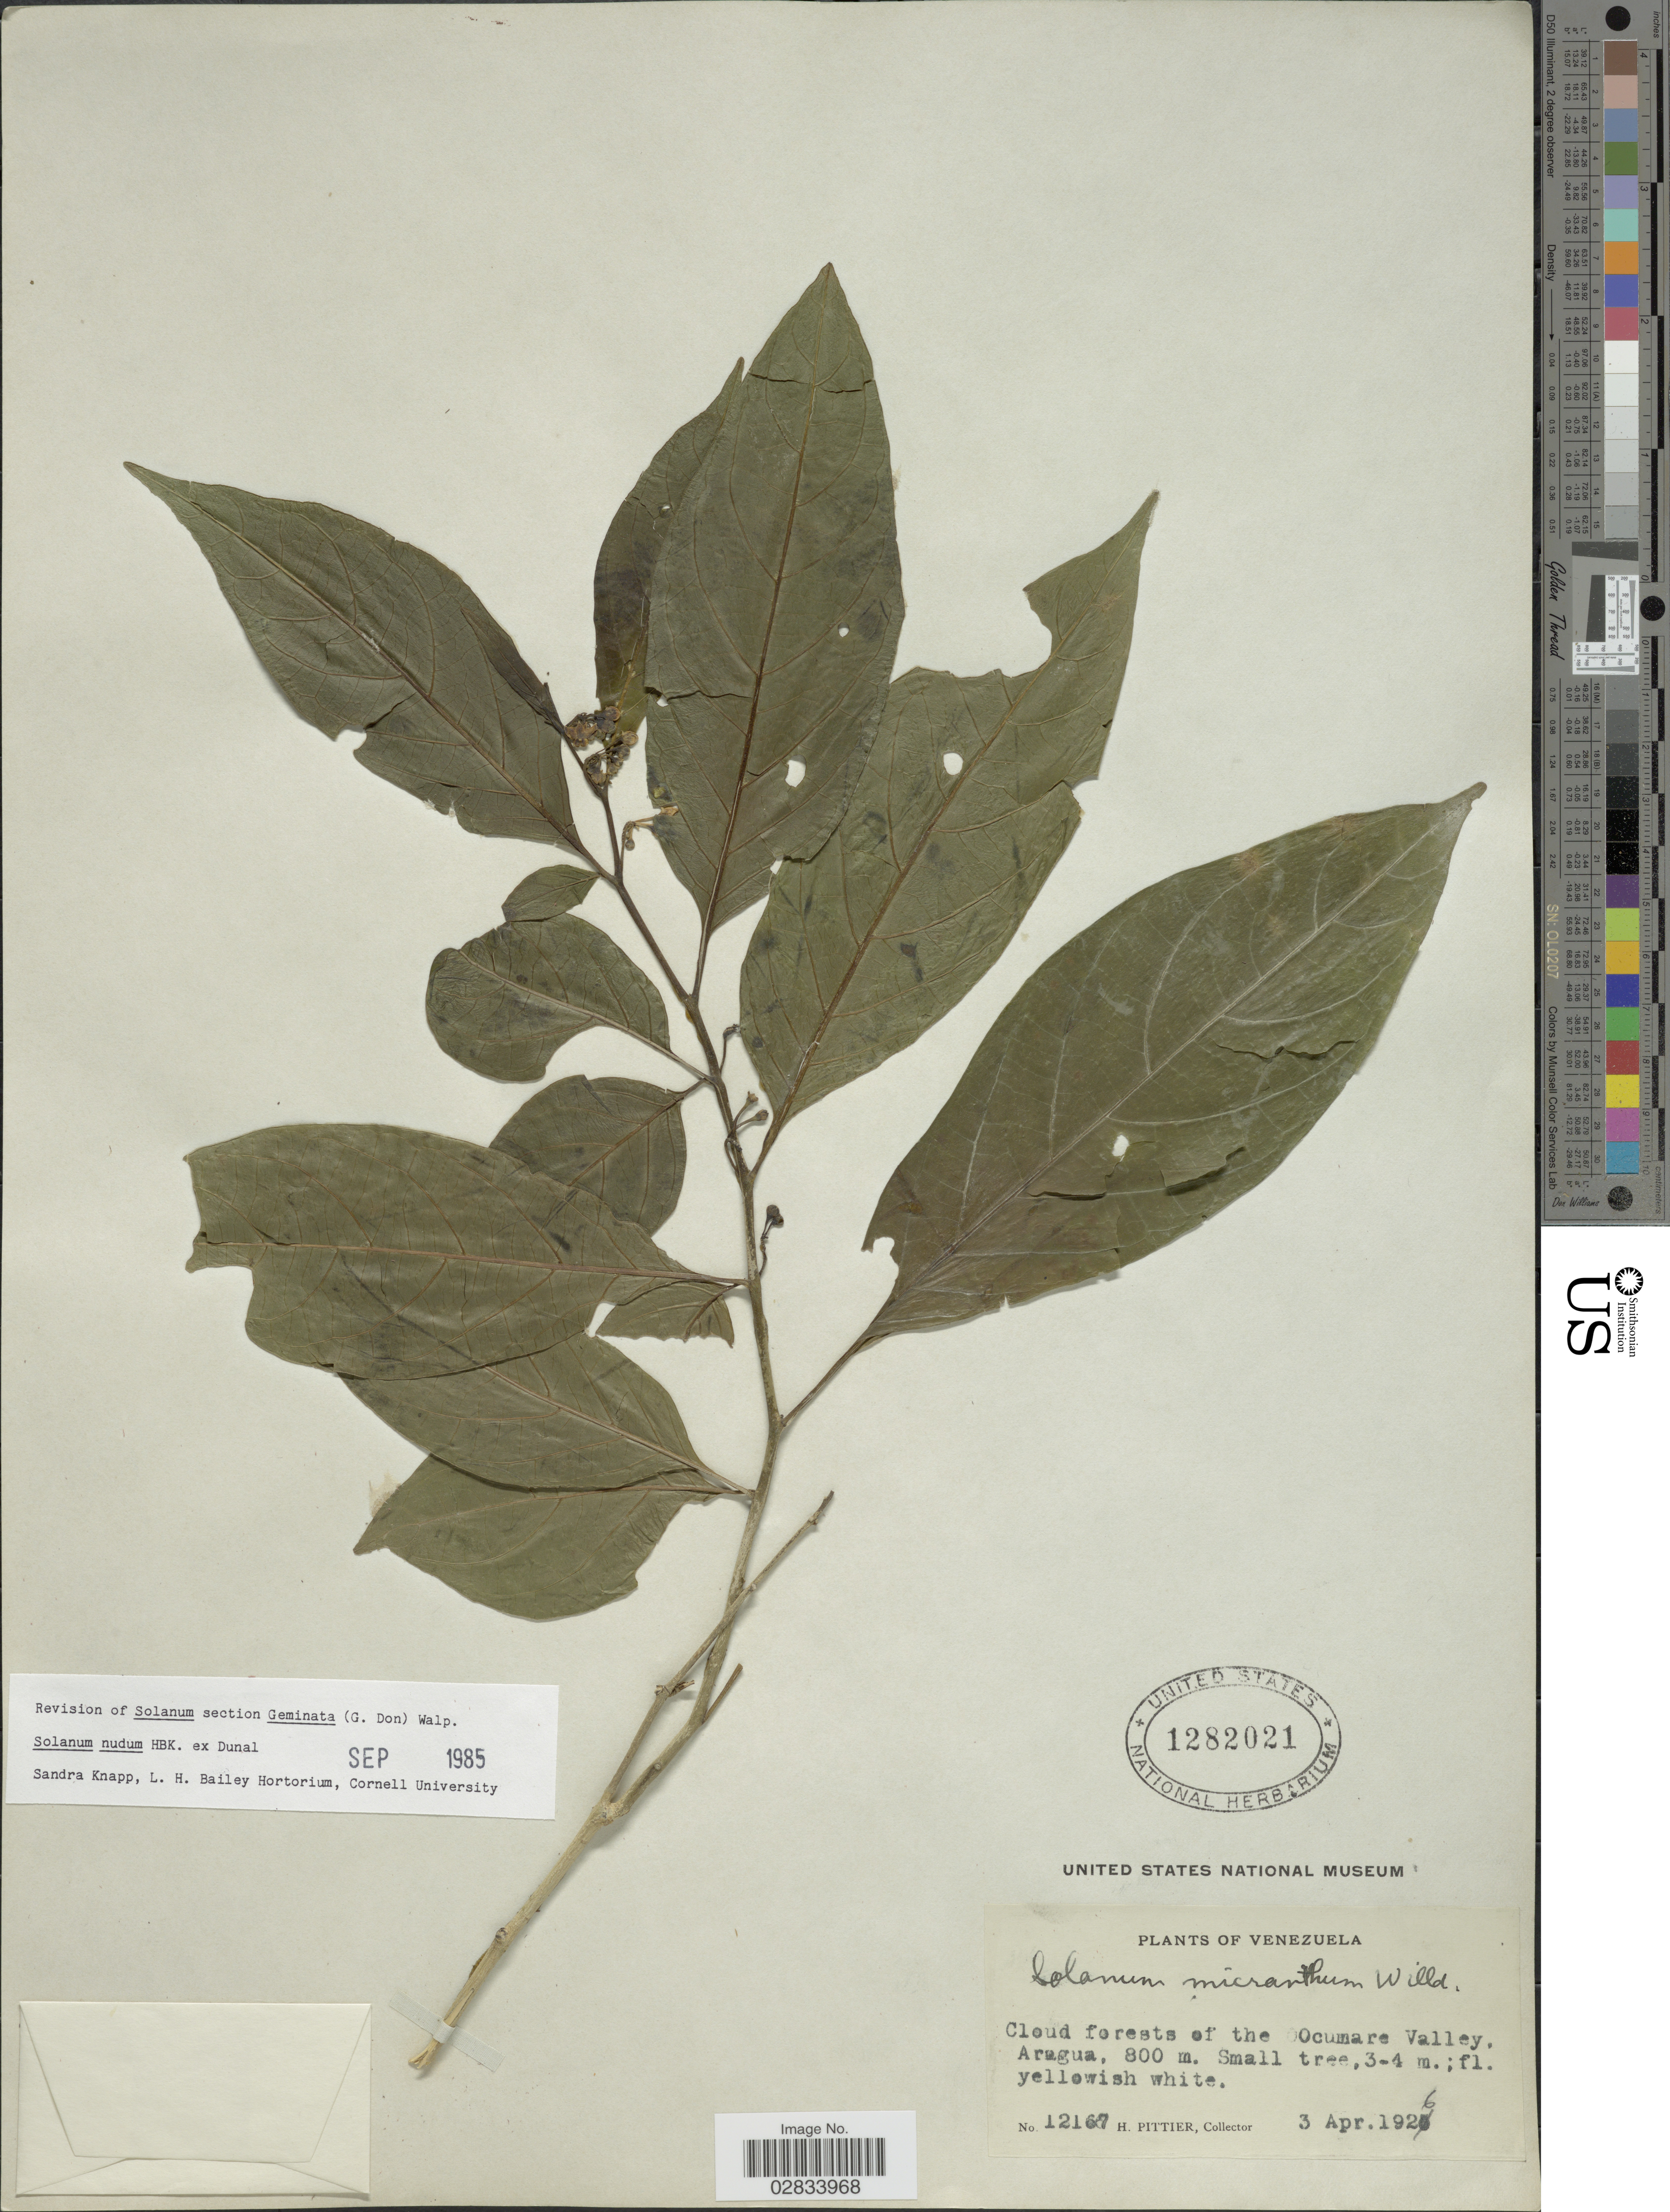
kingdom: Plantae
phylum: Tracheophyta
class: Magnoliopsida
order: Solanales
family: Solanaceae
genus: Solanum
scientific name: Solanum nudum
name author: Dunal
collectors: H. F. Pittier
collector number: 12167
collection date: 1926-04-03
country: Venezuela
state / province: Aragua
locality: Cloud forests of the Ocumare Valley, Aragua.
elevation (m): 800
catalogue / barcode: US 1282021